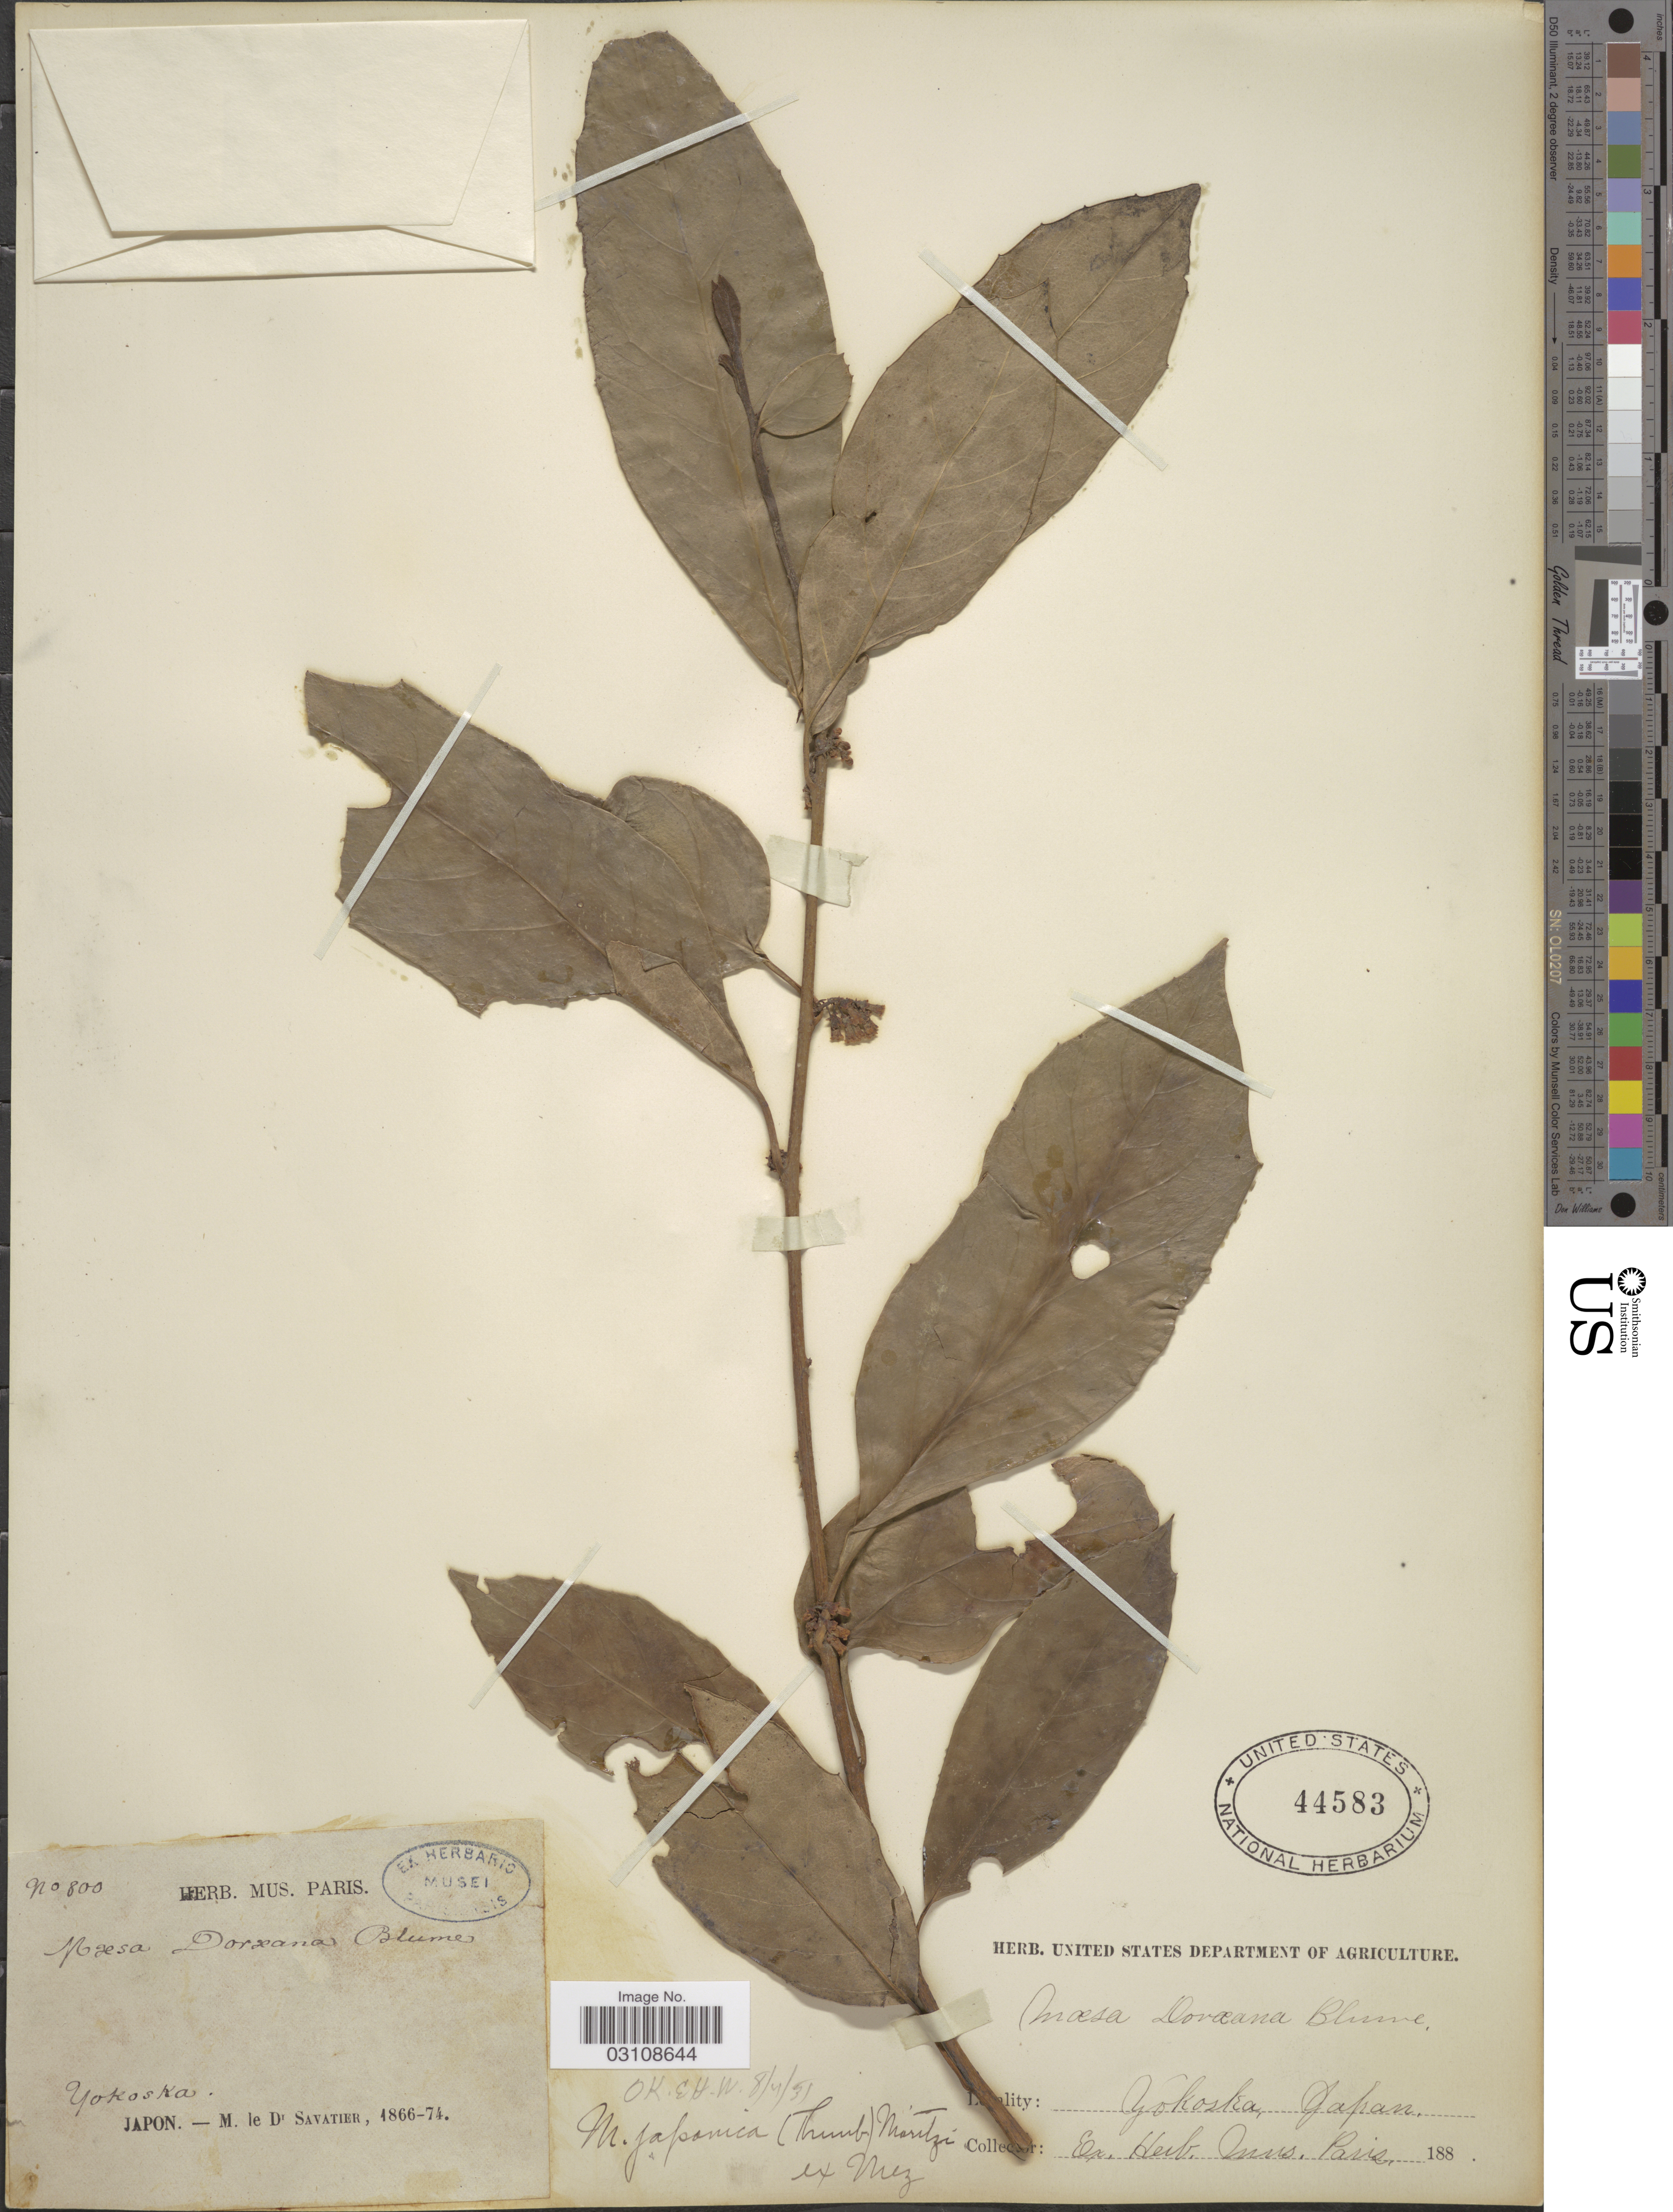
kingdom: Plantae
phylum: Tracheophyta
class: Magnoliopsida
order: Ericales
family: Primulaceae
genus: Maesa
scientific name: Maesa japonica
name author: Merr.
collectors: Savatier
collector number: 800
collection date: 1866/1874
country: Japan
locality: Yokoska.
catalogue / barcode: US 44583